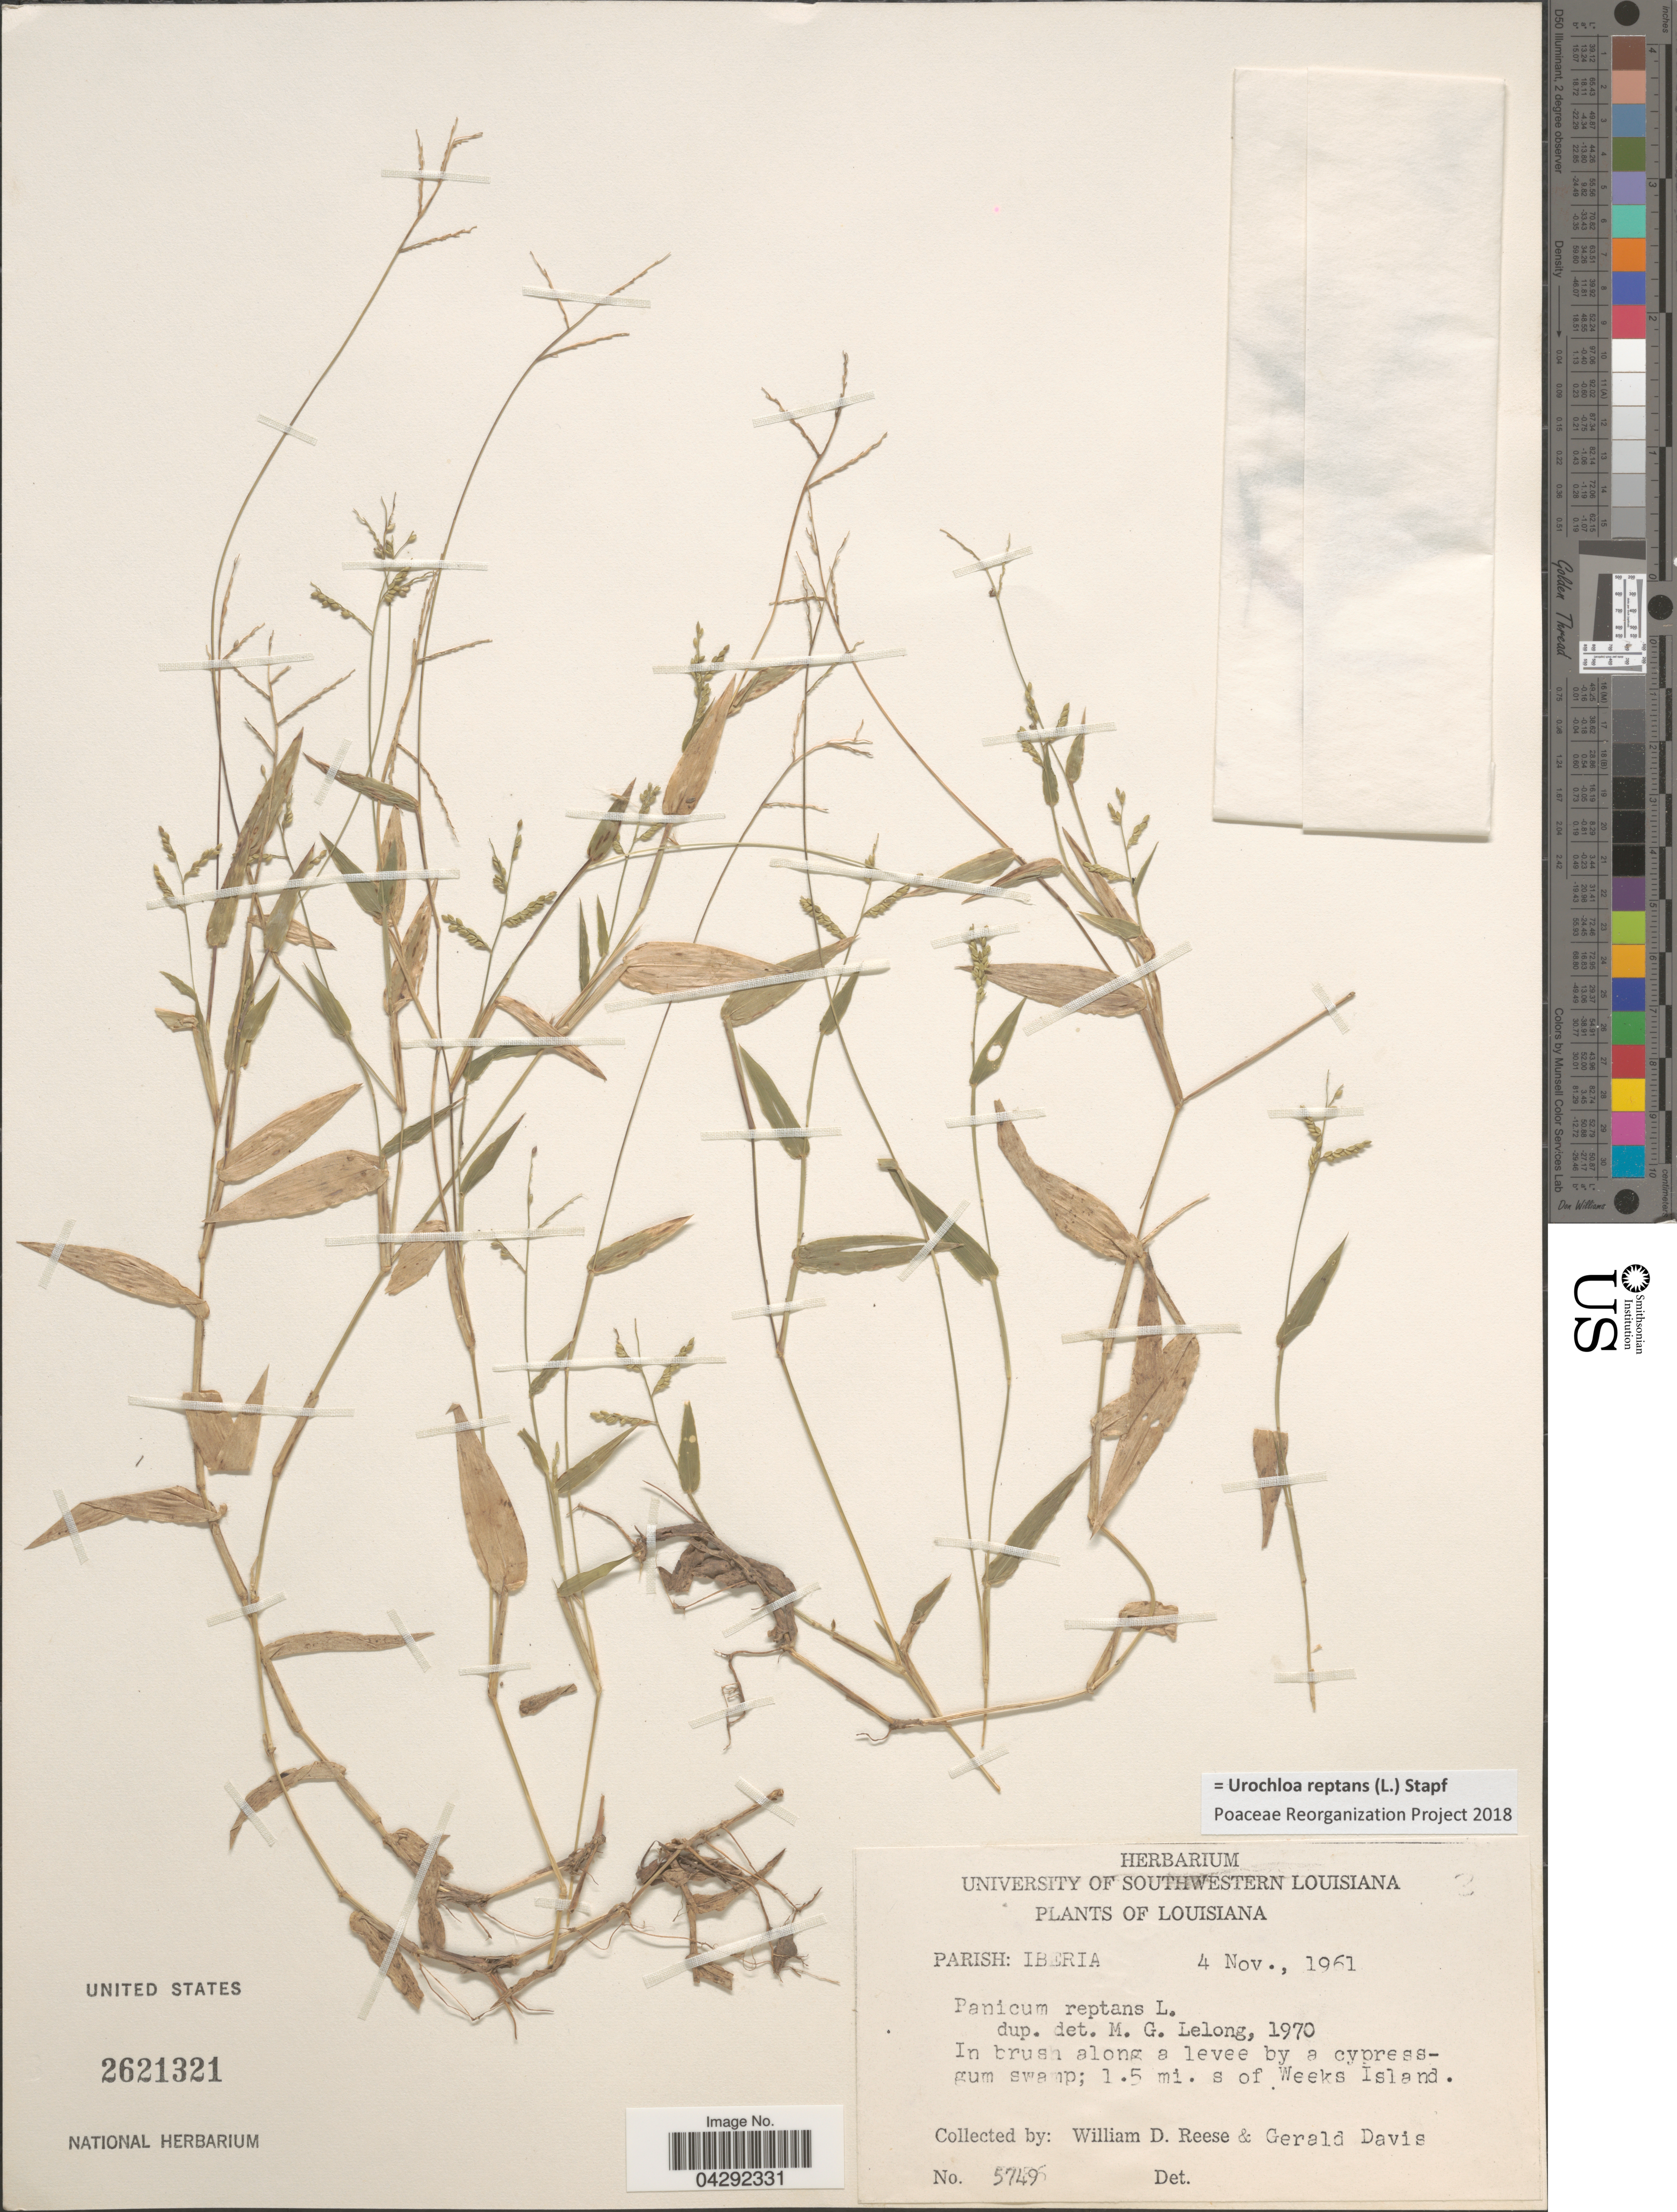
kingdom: Plantae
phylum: Tracheophyta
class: Liliopsida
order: Poales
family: Poaceae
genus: Urochloa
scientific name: Urochloa reptans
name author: (L.) Stapf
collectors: W. Reese & G. L. Davis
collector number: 5749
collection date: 1961-11-04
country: United States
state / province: Louisiana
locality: Parish: Iberia. 1.5 mi. s of Weeks Island.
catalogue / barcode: US 2621321